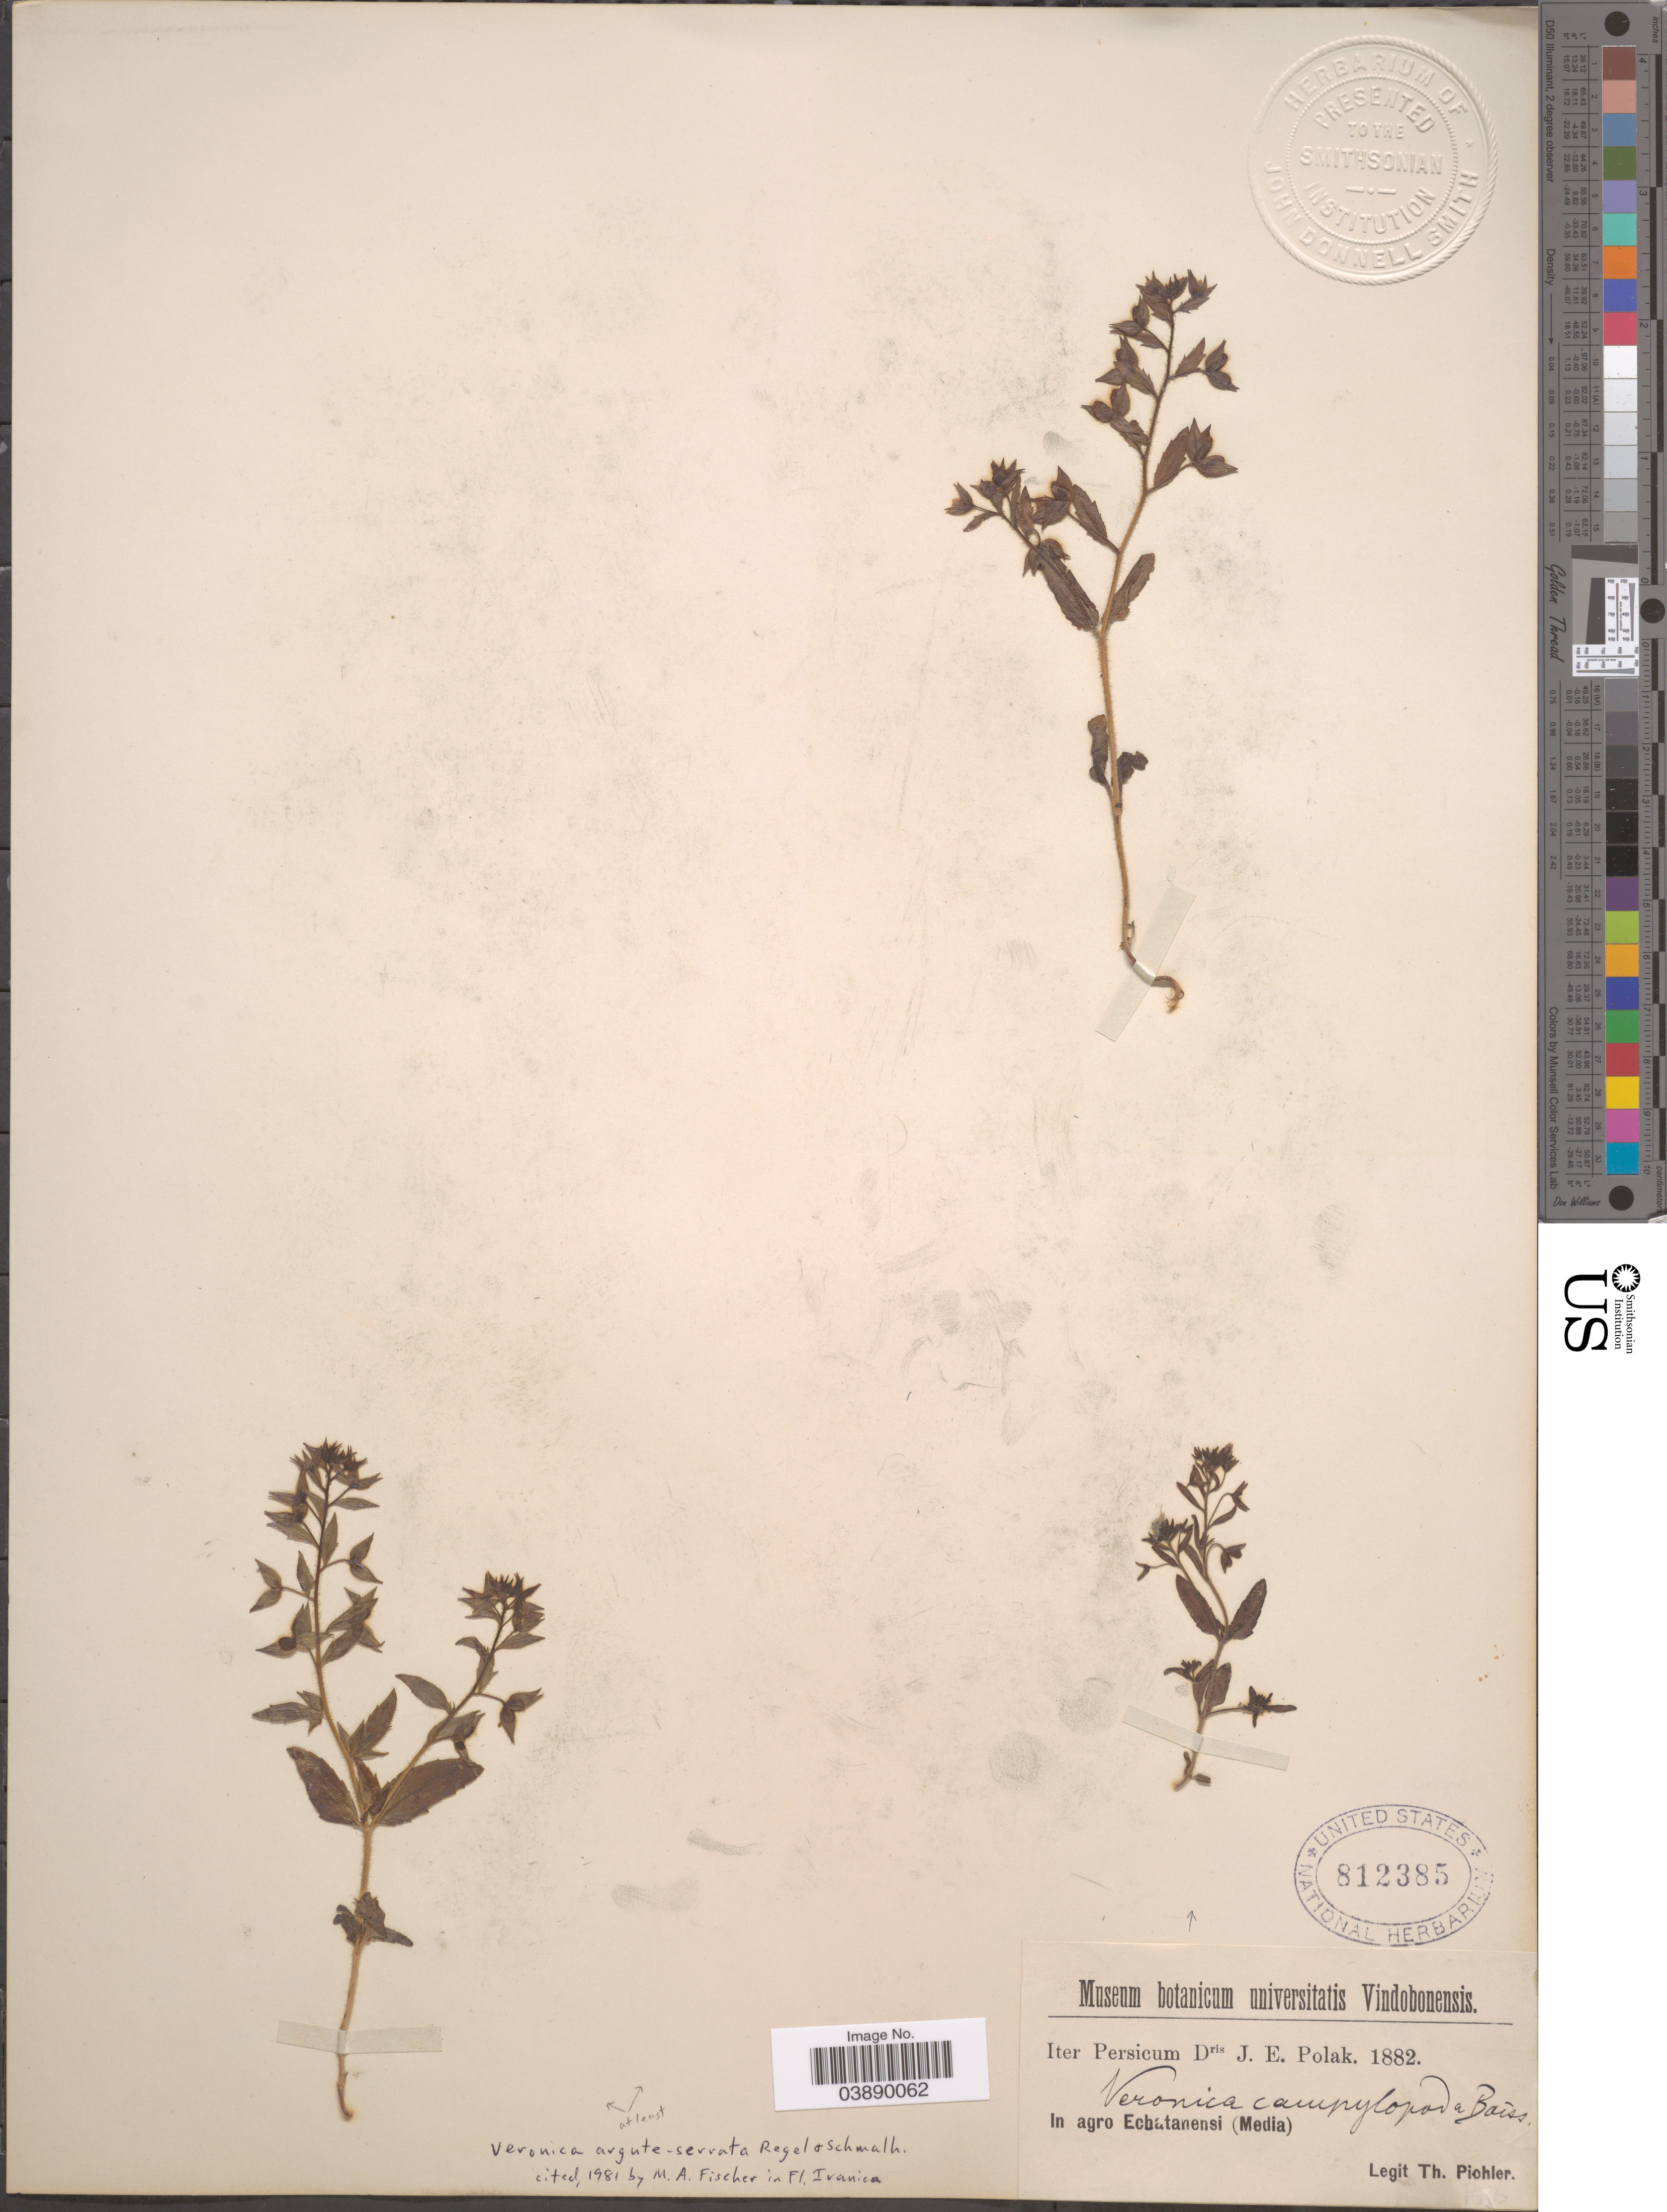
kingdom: Plantae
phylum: Tracheophyta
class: Magnoliopsida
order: Lamiales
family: Plantaginaceae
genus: Veronica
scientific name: Veronica arguteserrata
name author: Regel & Schmalh.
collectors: T. Pichler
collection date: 1882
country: Iran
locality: In agro Ecbatanensi (Media).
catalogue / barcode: US 812385